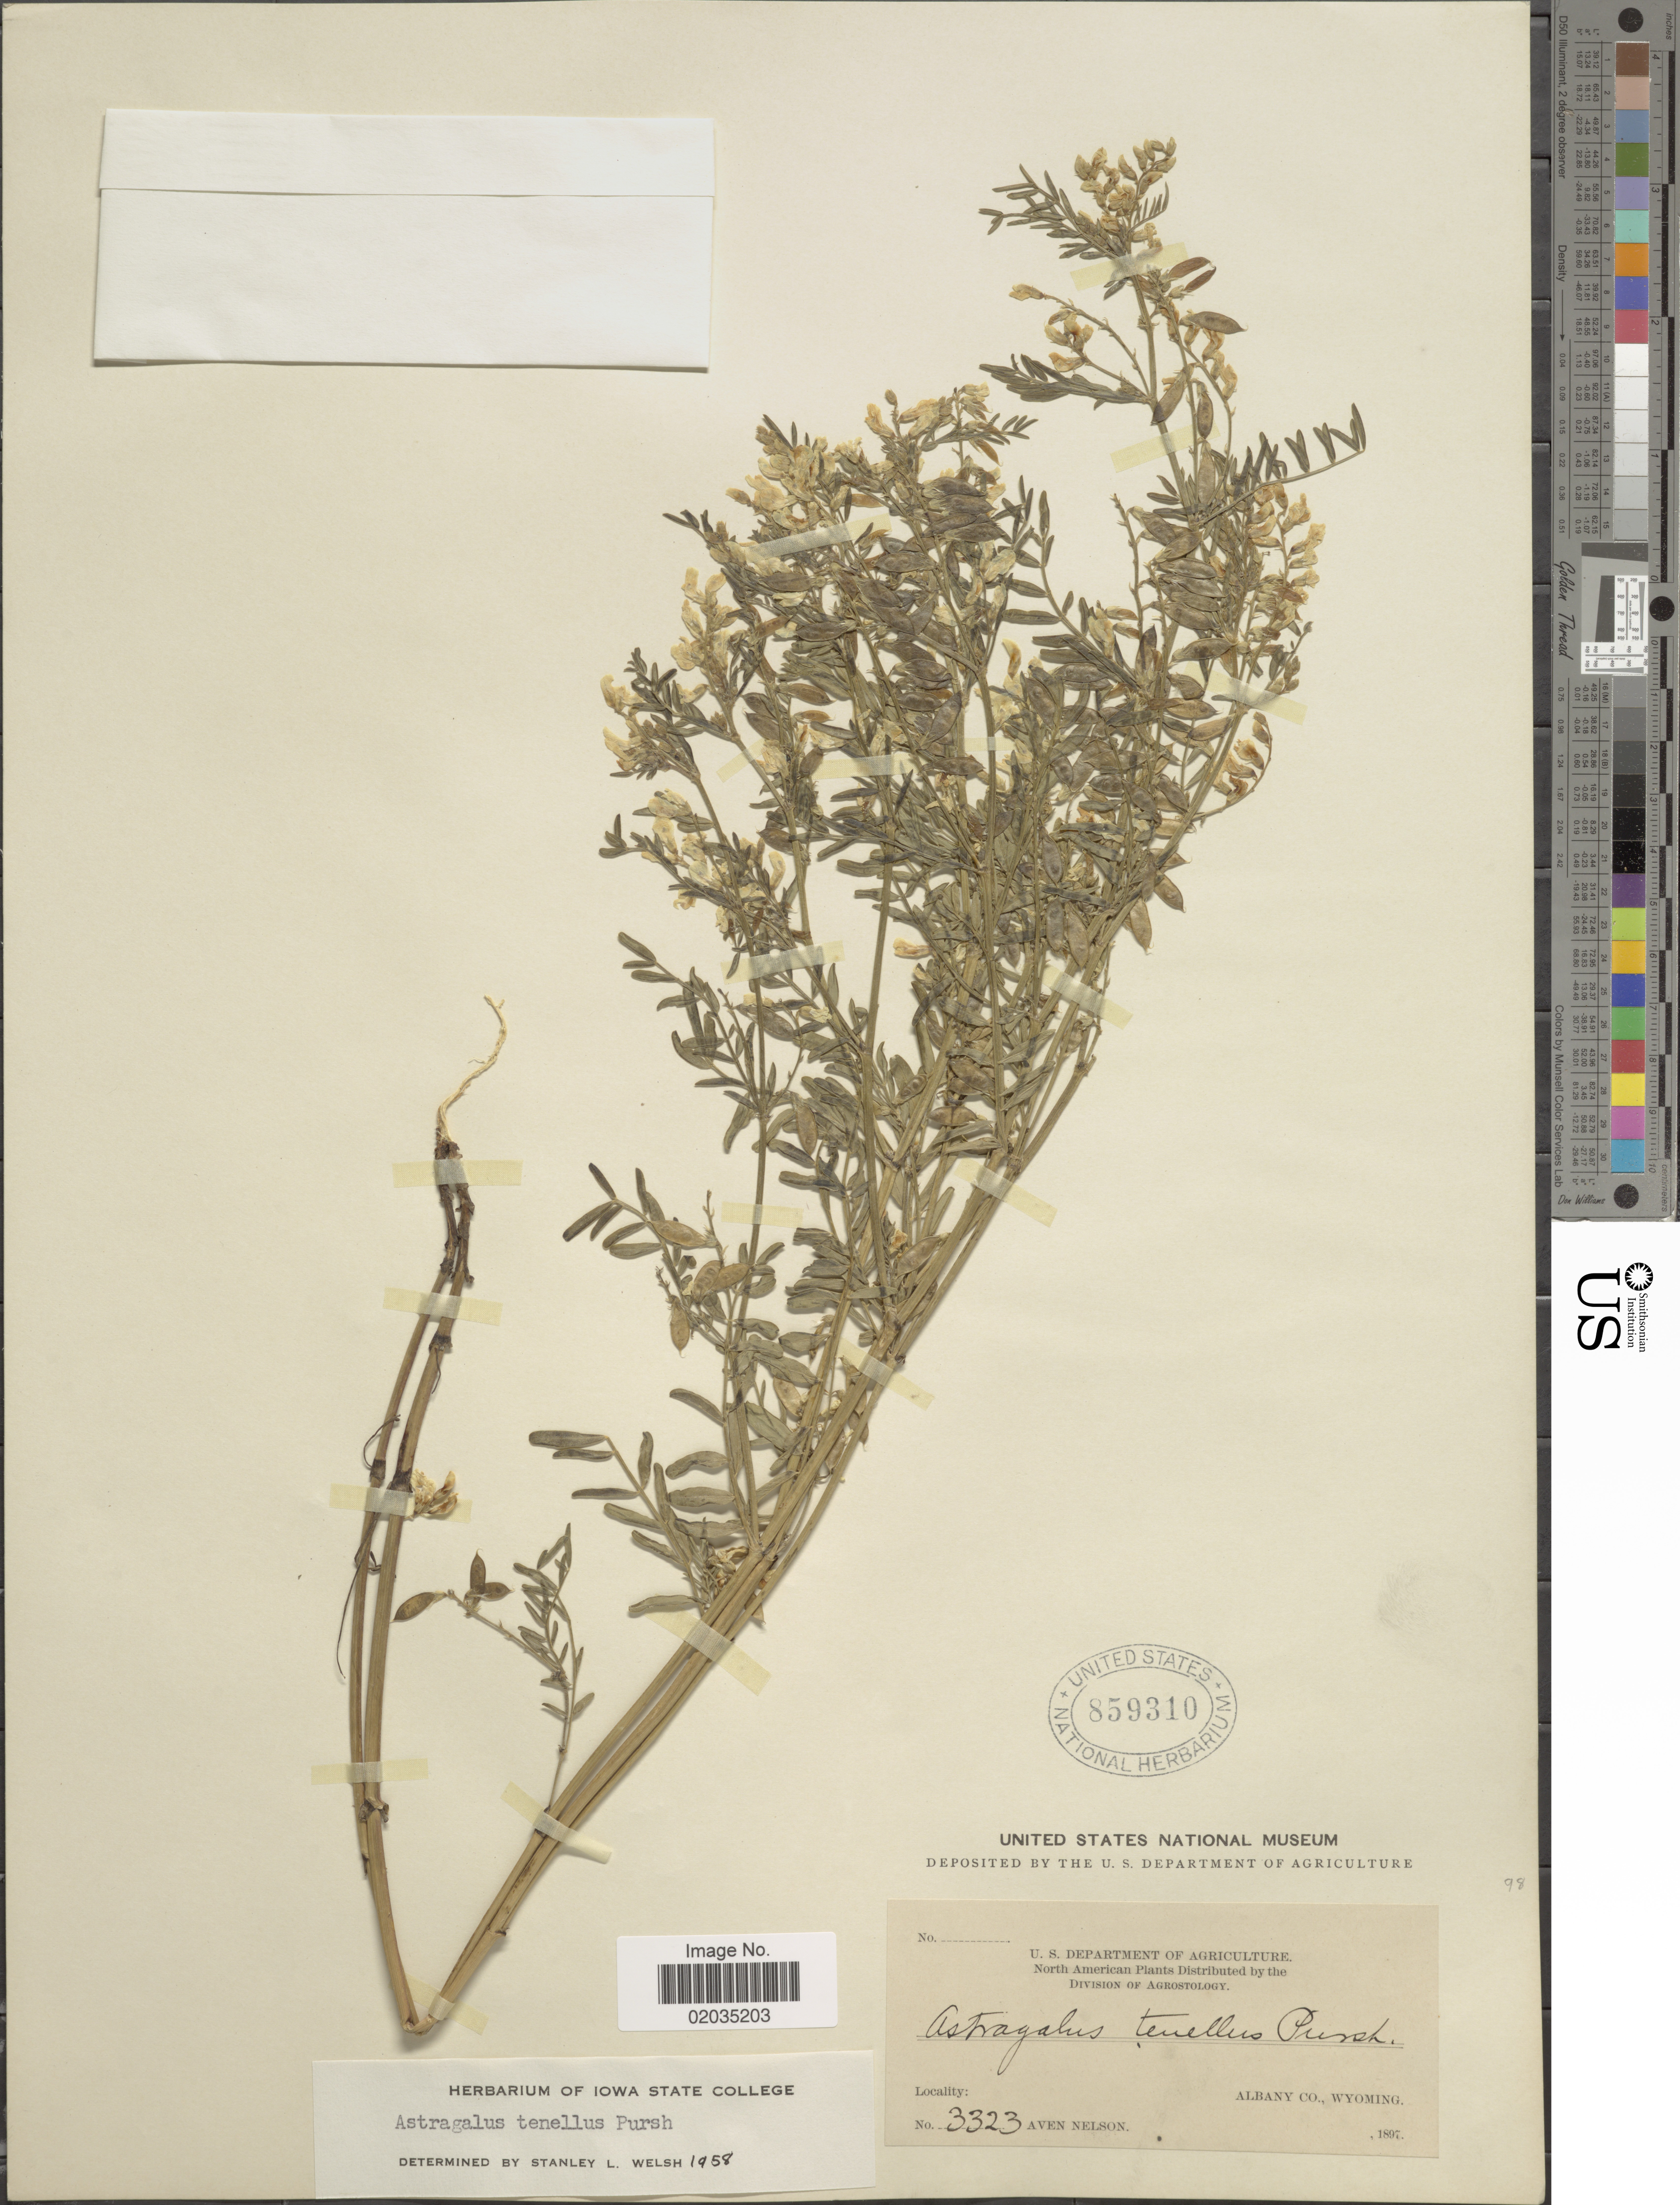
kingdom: Plantae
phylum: Tracheophyta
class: Magnoliopsida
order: Fabales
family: Fabaceae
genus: Astragalus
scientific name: Astragalus tenellus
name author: Pursh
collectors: A. Nelson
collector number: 3323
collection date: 1897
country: United States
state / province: Wyoming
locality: Albany Co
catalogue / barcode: US 859310